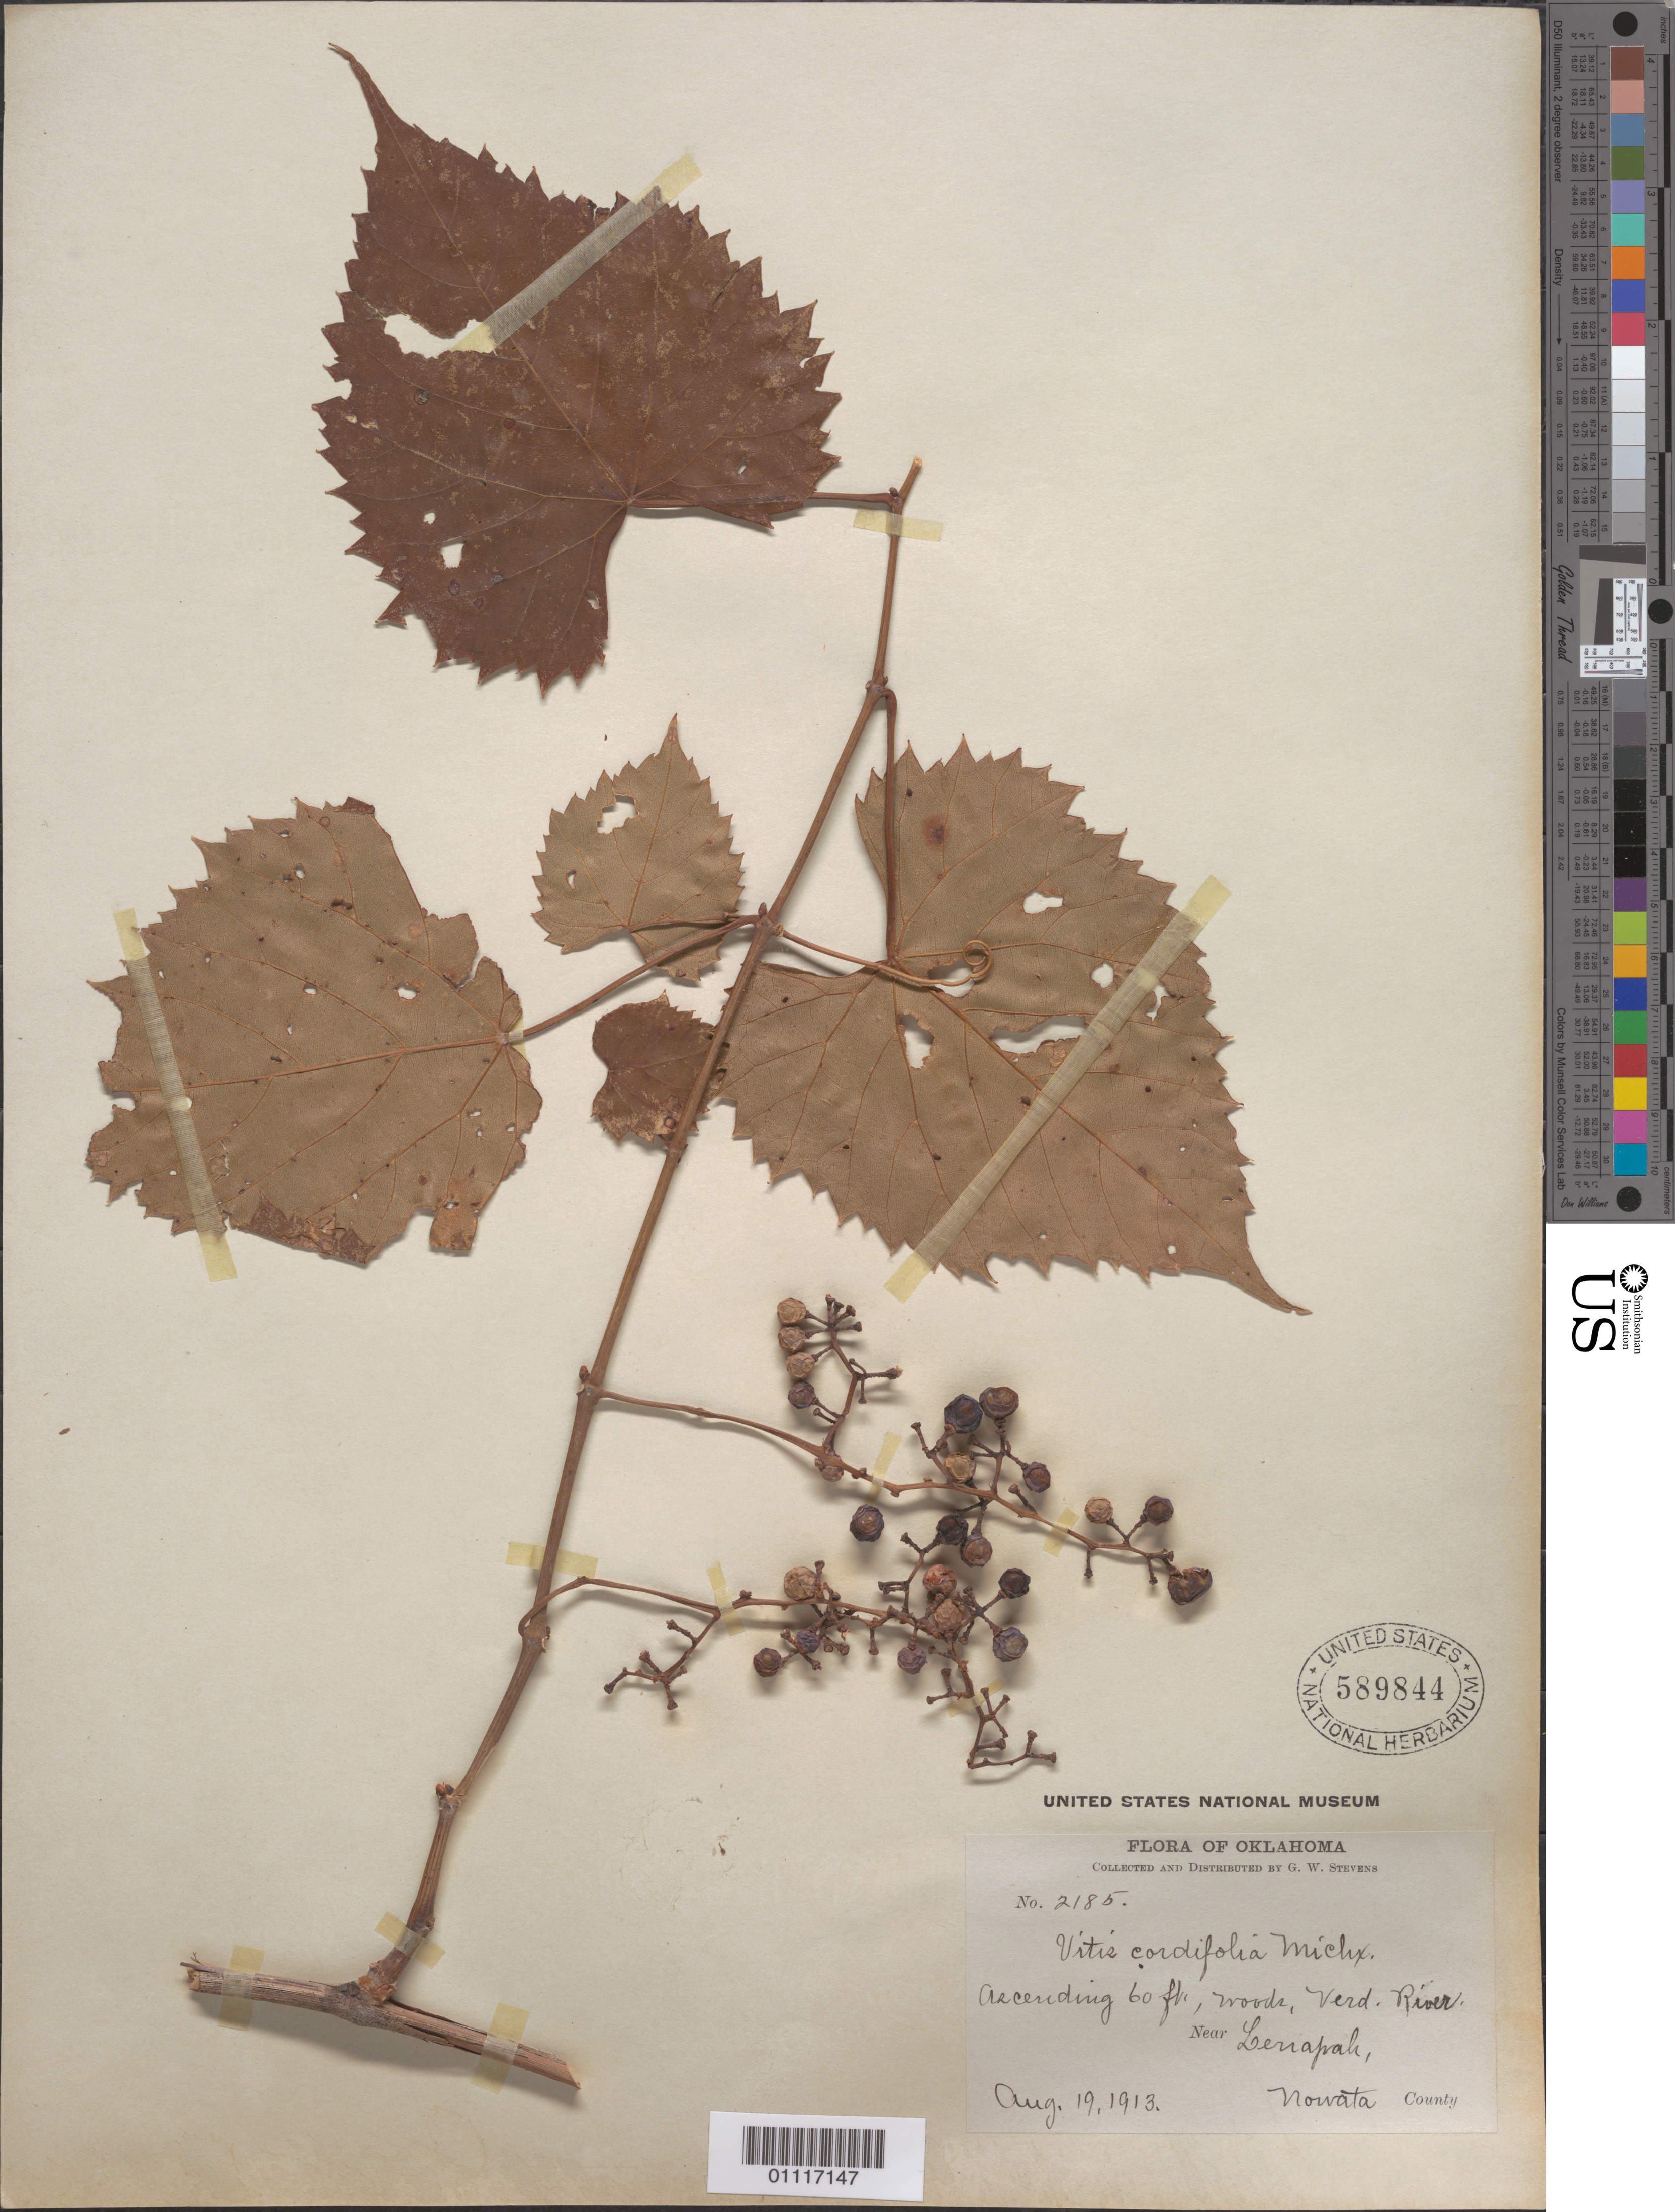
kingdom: Plantae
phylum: Tracheophyta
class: Magnoliopsida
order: Vitales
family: Vitaceae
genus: Vitis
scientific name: Vitis cordifolia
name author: Michx.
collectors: G. Stevens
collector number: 2185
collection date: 1913-08-19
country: United States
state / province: Oklahoma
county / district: Nowata County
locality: Verd River near Lenapah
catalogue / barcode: US 589844